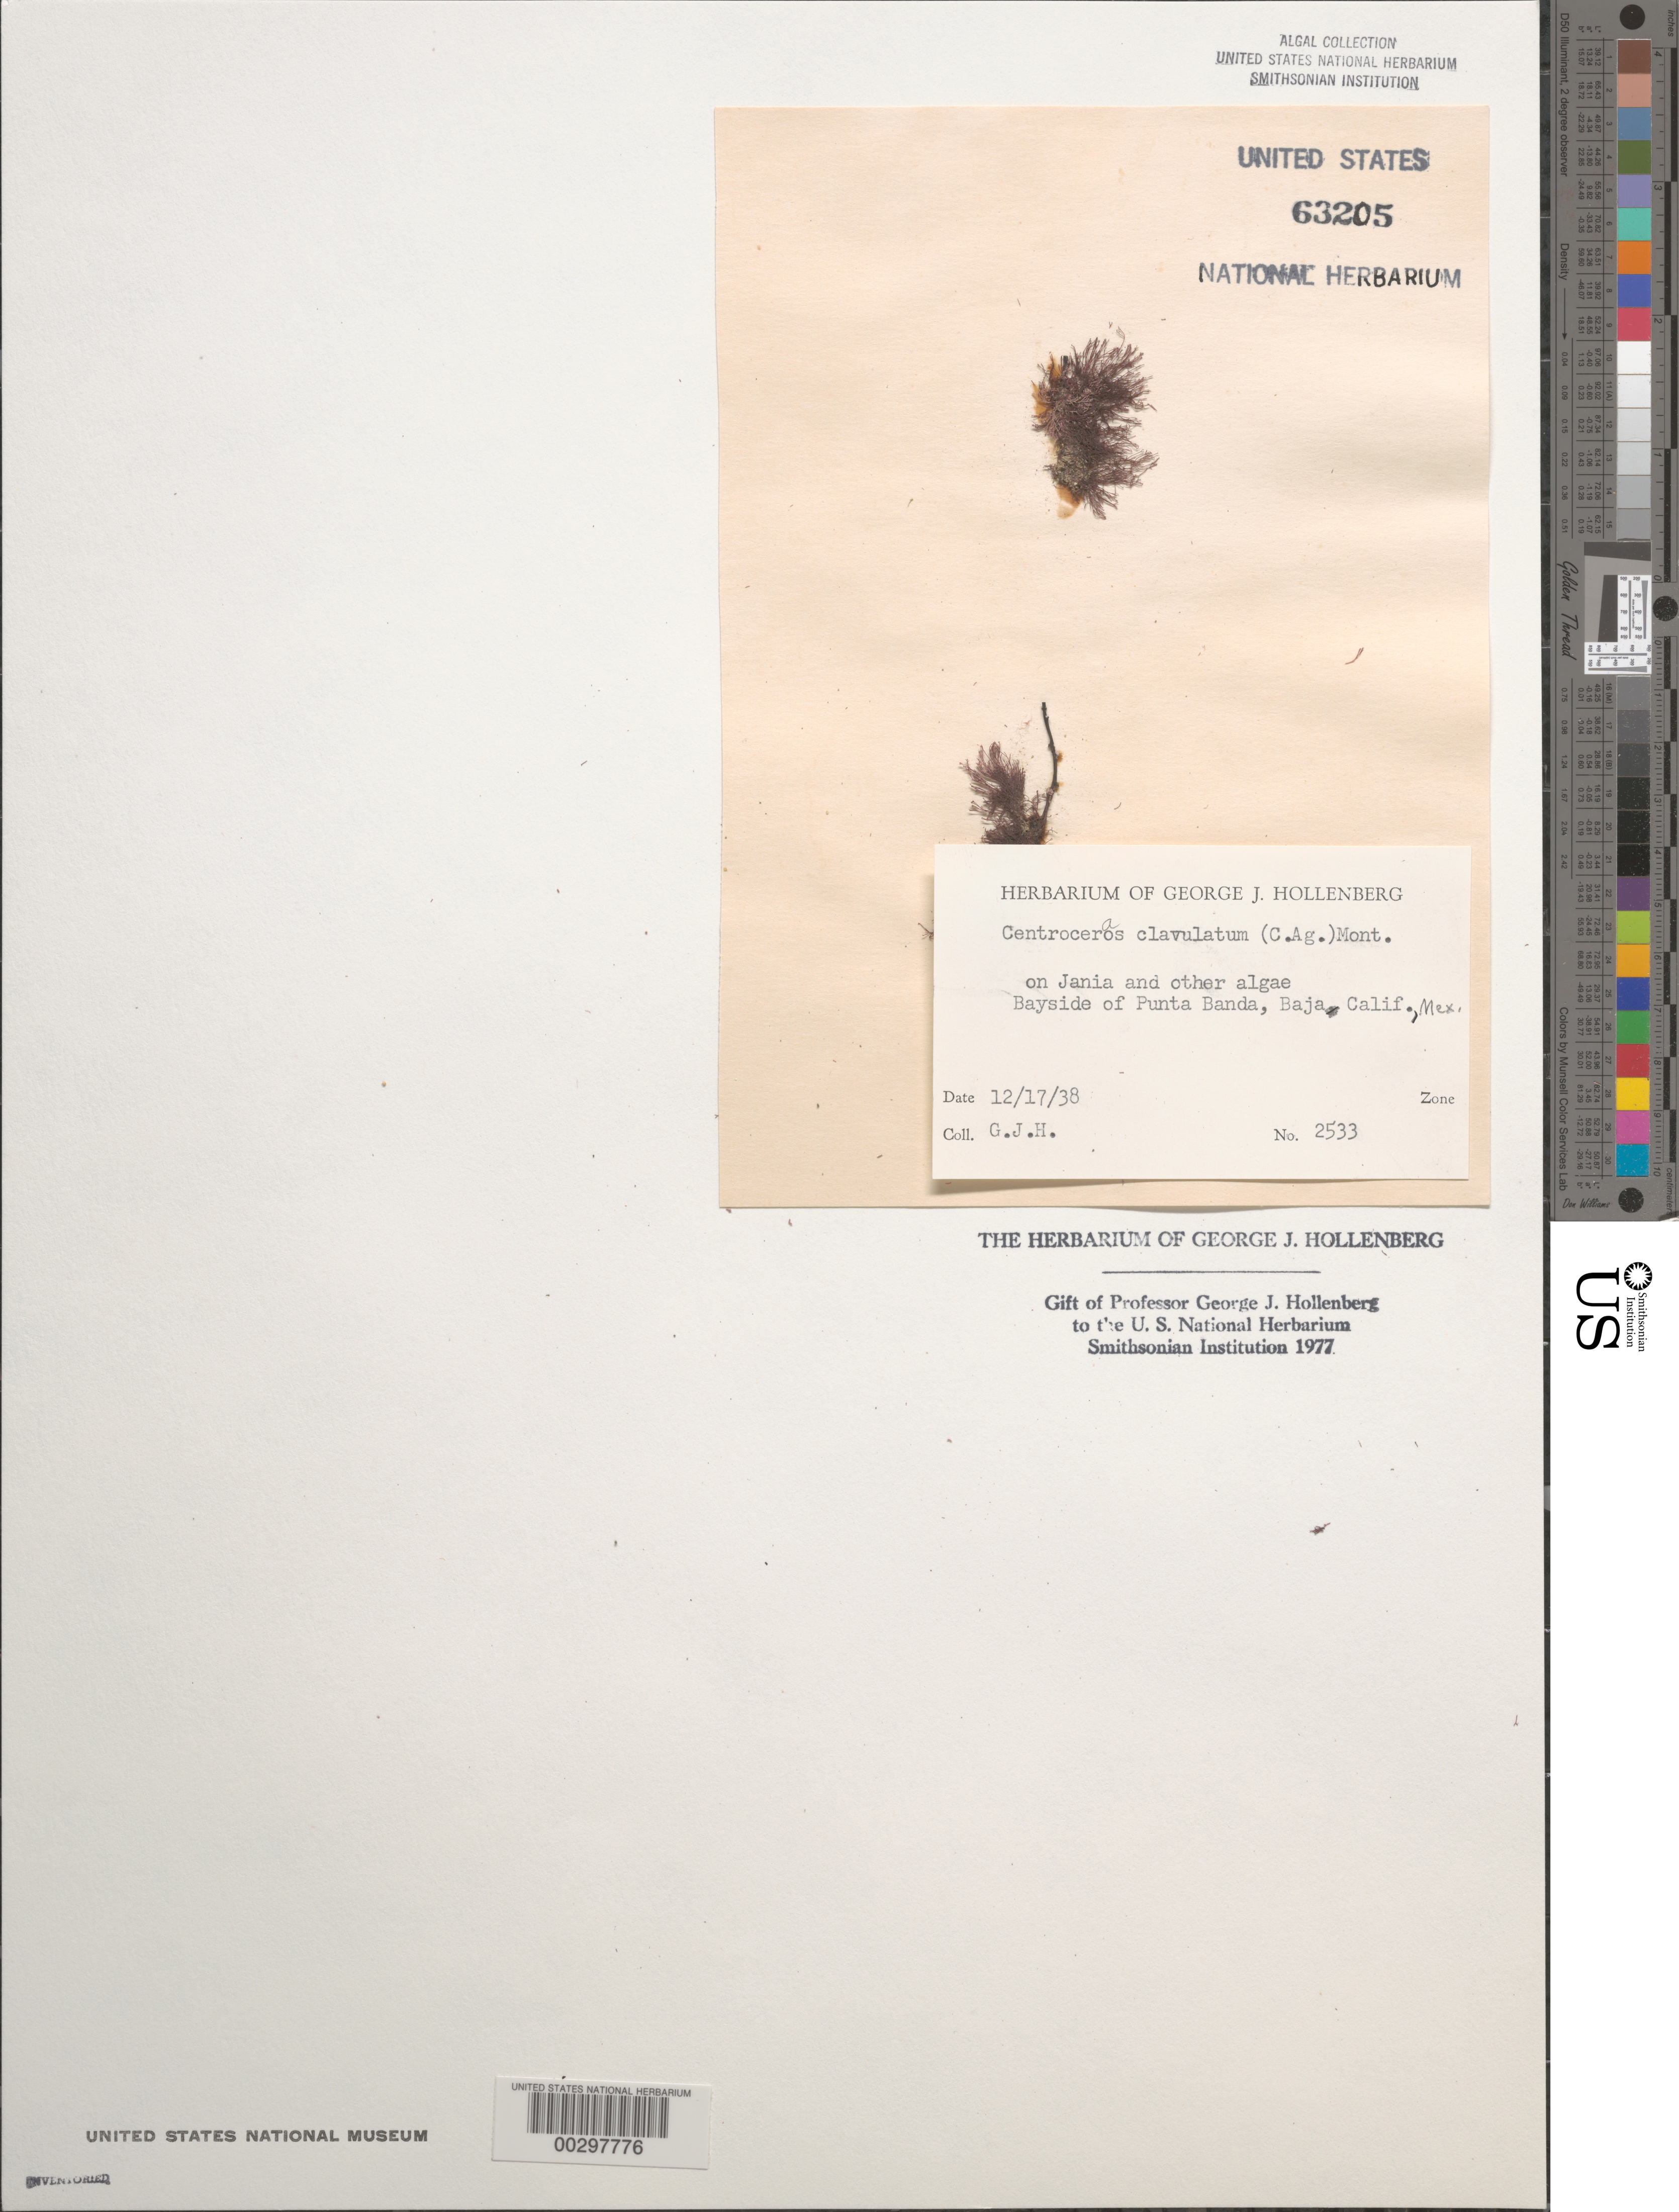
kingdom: Plantae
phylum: Rhodophyta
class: Florideophyceae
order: Ceramiales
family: Ceramiaceae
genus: Centroceras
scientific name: Centroceras clavulatum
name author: (C. Agardh) Mont.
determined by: Hollenberg, George J.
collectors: G. Hollenberg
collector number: GJH 2533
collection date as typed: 17 Dec 1938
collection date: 1938-12-17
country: Mexico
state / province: Baja California Norte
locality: Bay side of Punta Banda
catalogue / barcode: US 63205